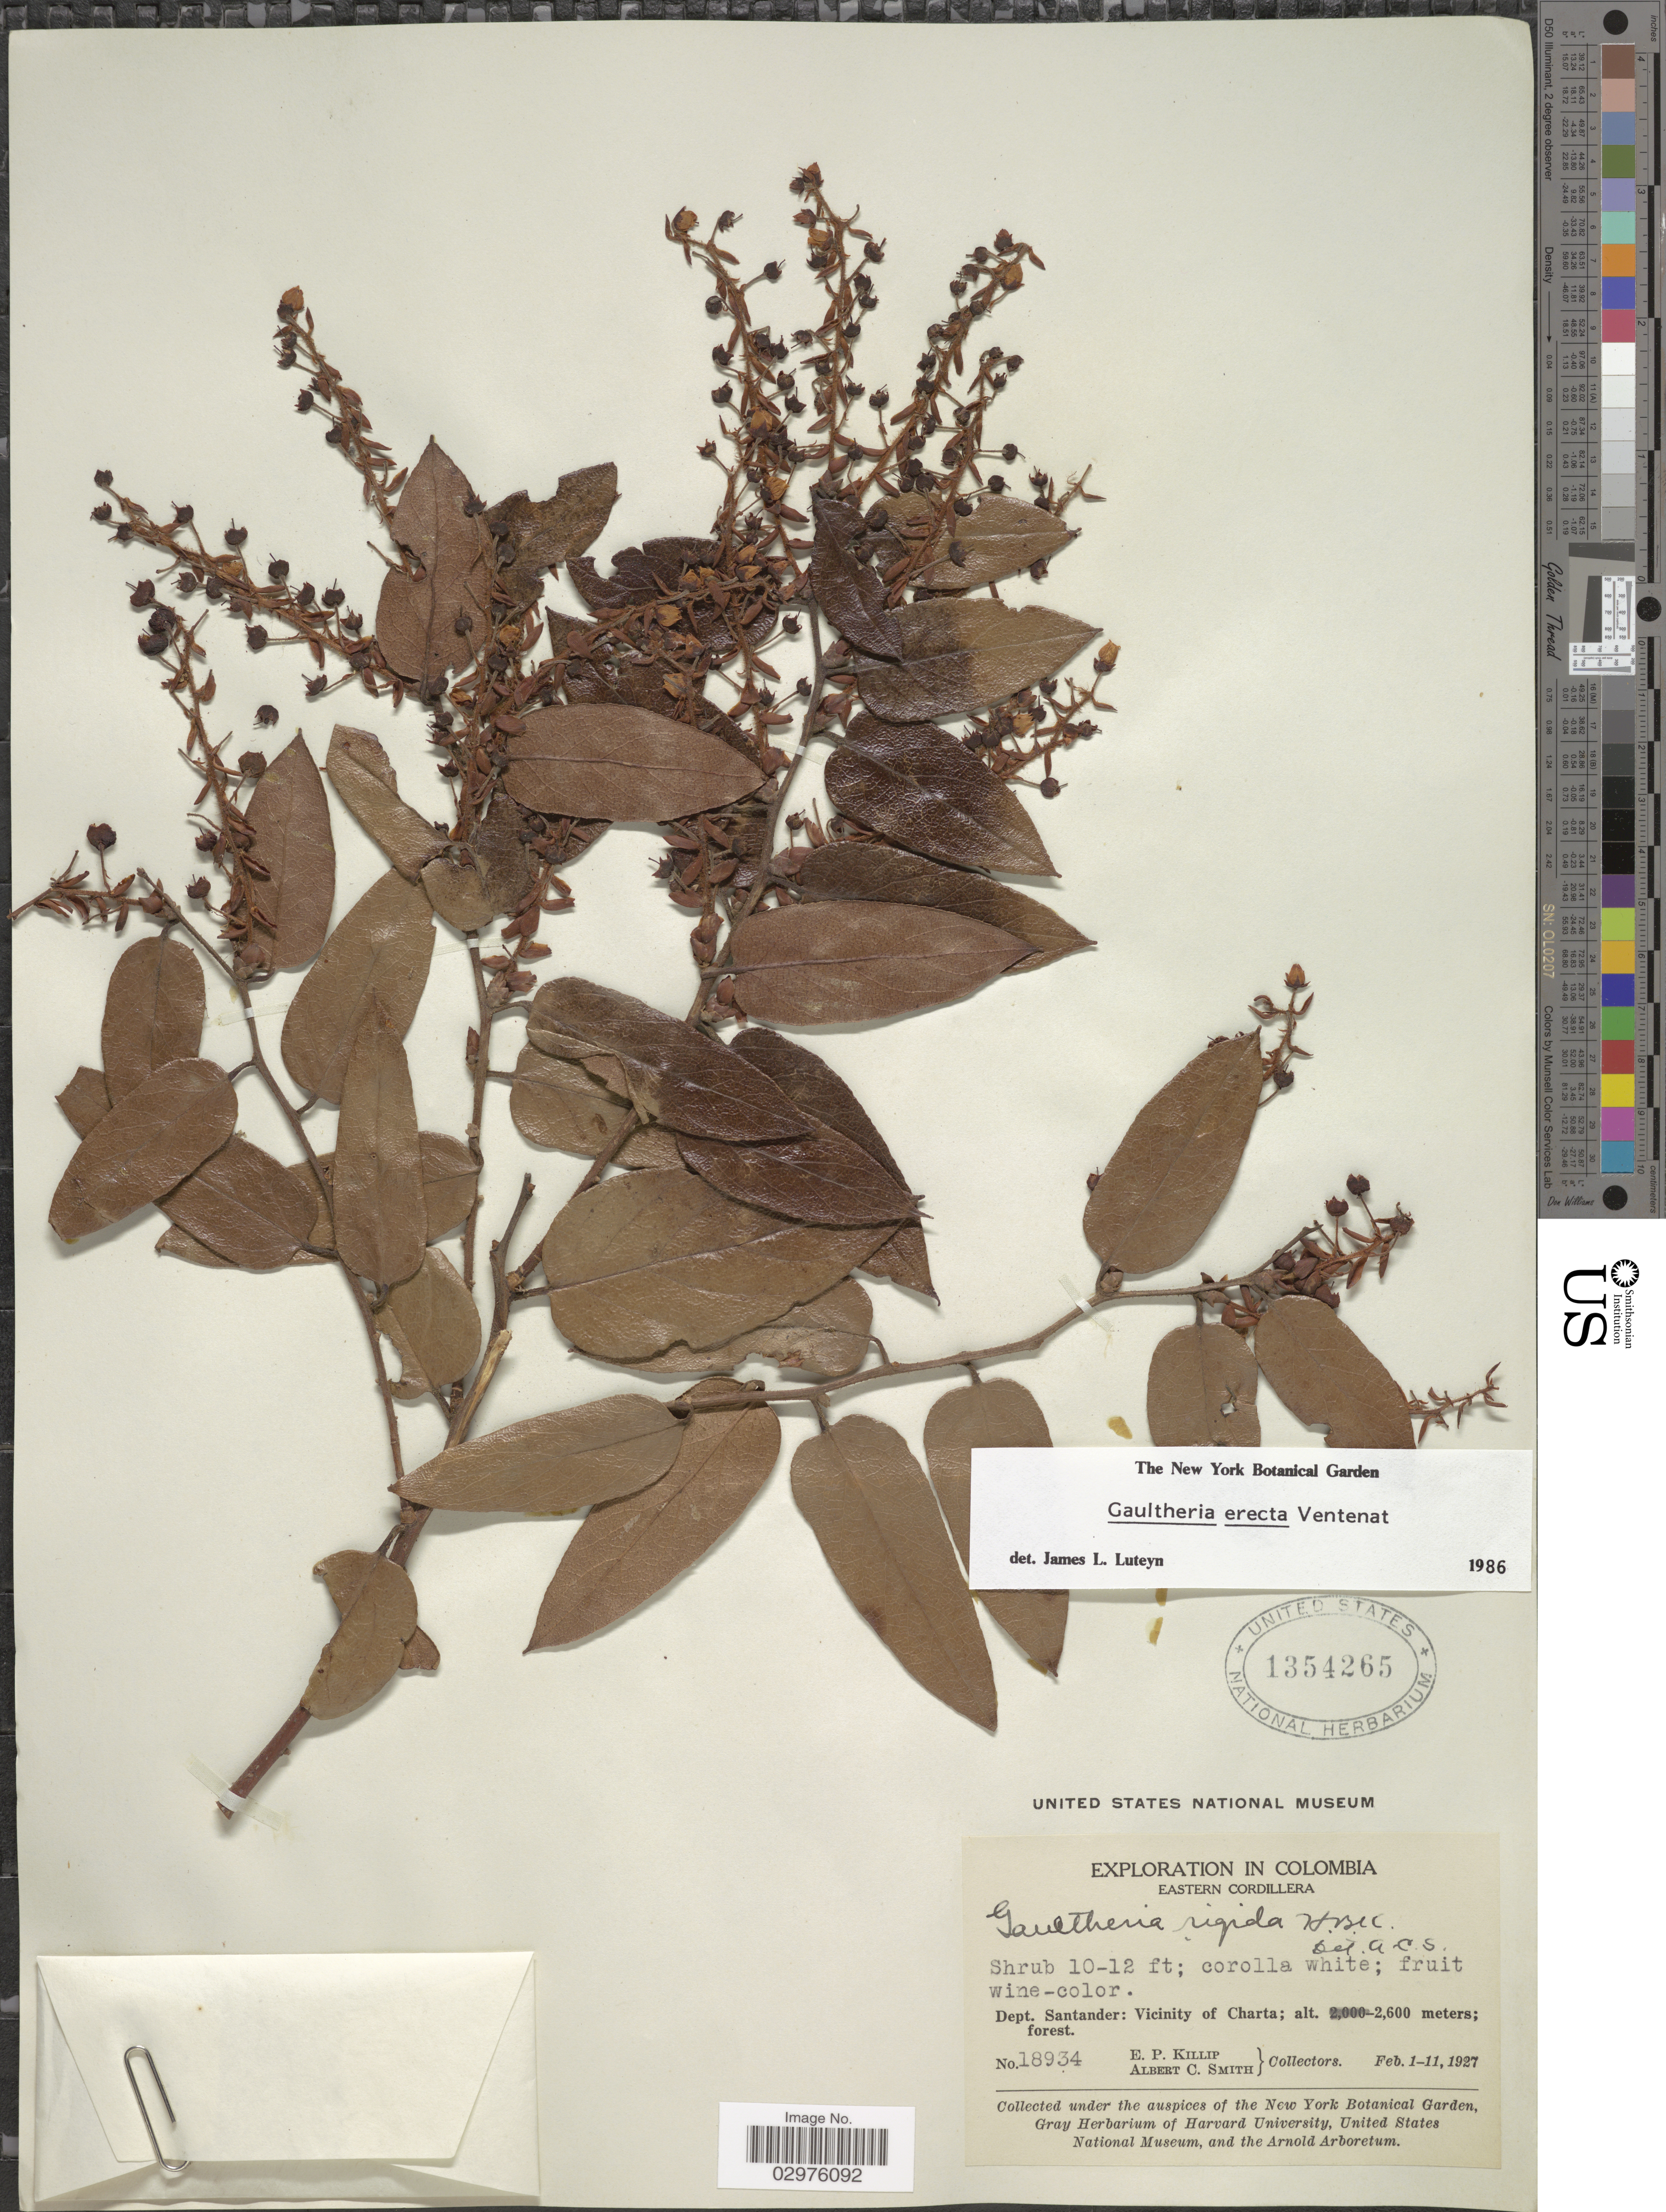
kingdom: Plantae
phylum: Tracheophyta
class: Magnoliopsida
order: Ericales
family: Ericaceae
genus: Gaultheria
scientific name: Gaultheria erecta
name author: Vent.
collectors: E. P. Killip & A. C. Smith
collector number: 18934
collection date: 1927-02-01/1927-02-11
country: Colombia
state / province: Santander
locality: Eastern Cordillera. Dept. Santander: Vicinity of Charta.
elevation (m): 2600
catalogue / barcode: US 1354265